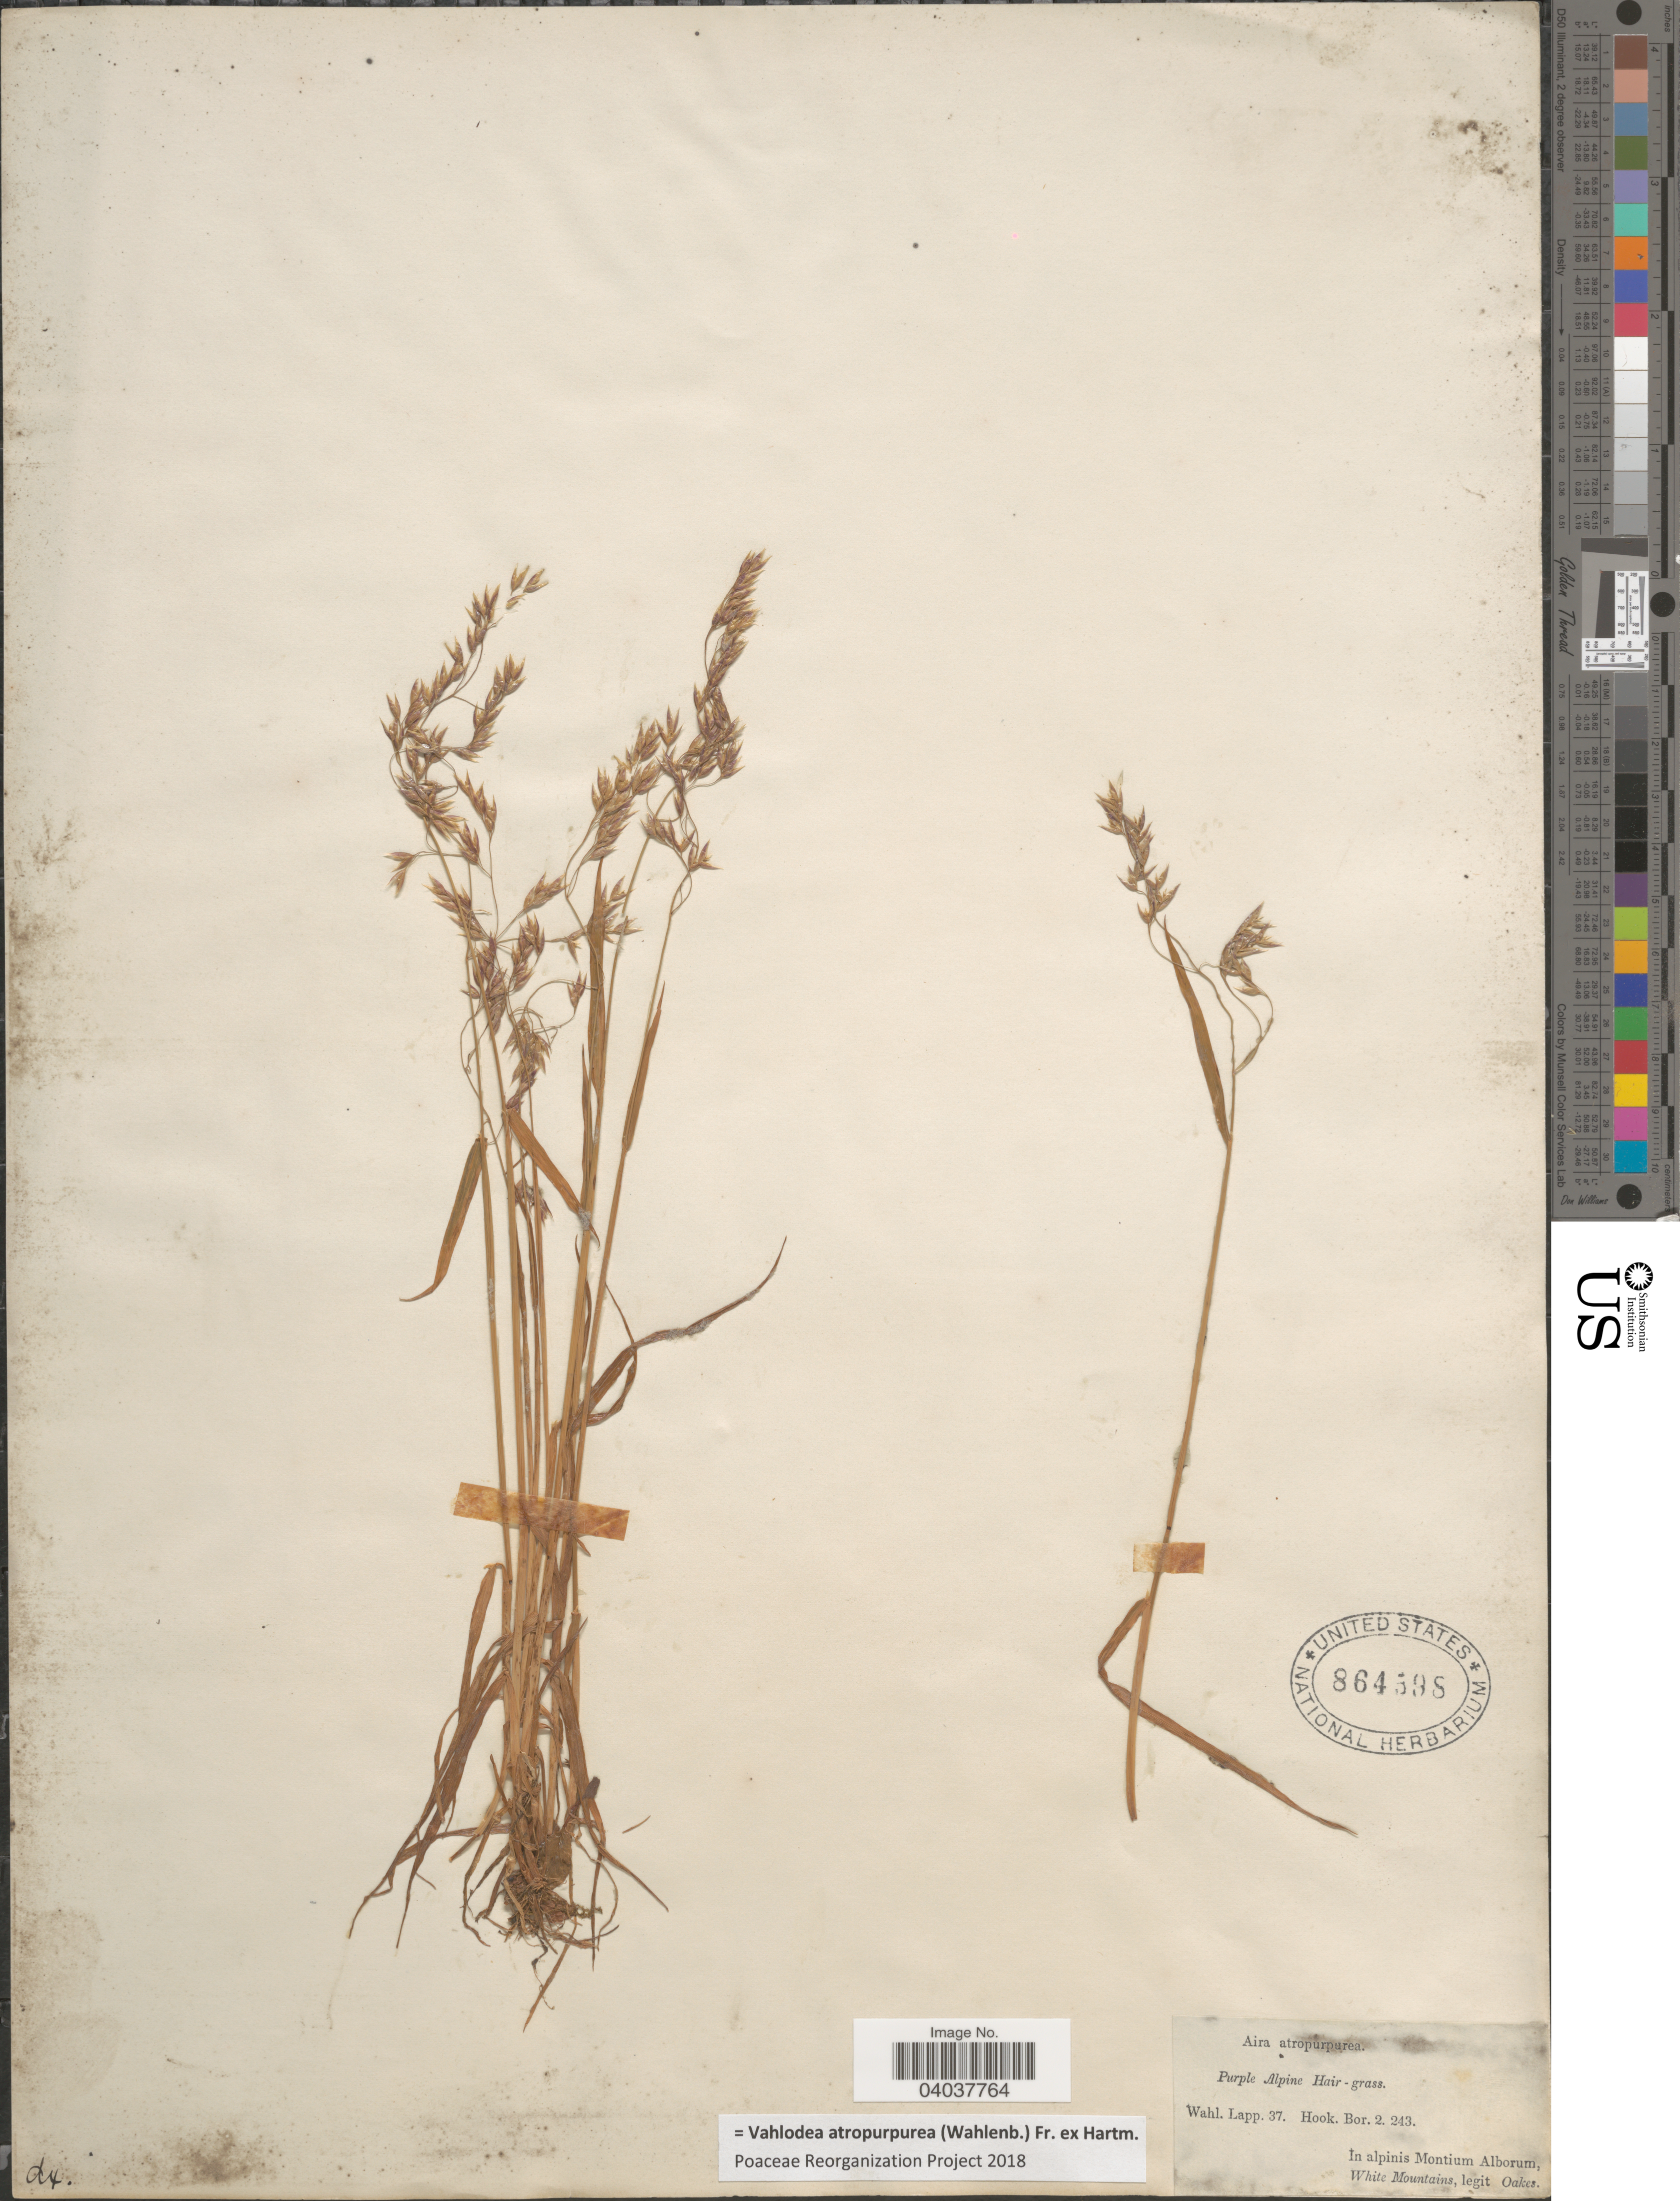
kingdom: Plantae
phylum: Tracheophyta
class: Liliopsida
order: Poales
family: Poaceae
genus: Vahlodea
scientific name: Vahlodea atropurpurea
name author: (Wahlenb.) Fr. ex Hartm.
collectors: -. Oakes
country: United States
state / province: New Hampshire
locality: In alpinis Montium Alborum, White Mountains.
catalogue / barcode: US 864598